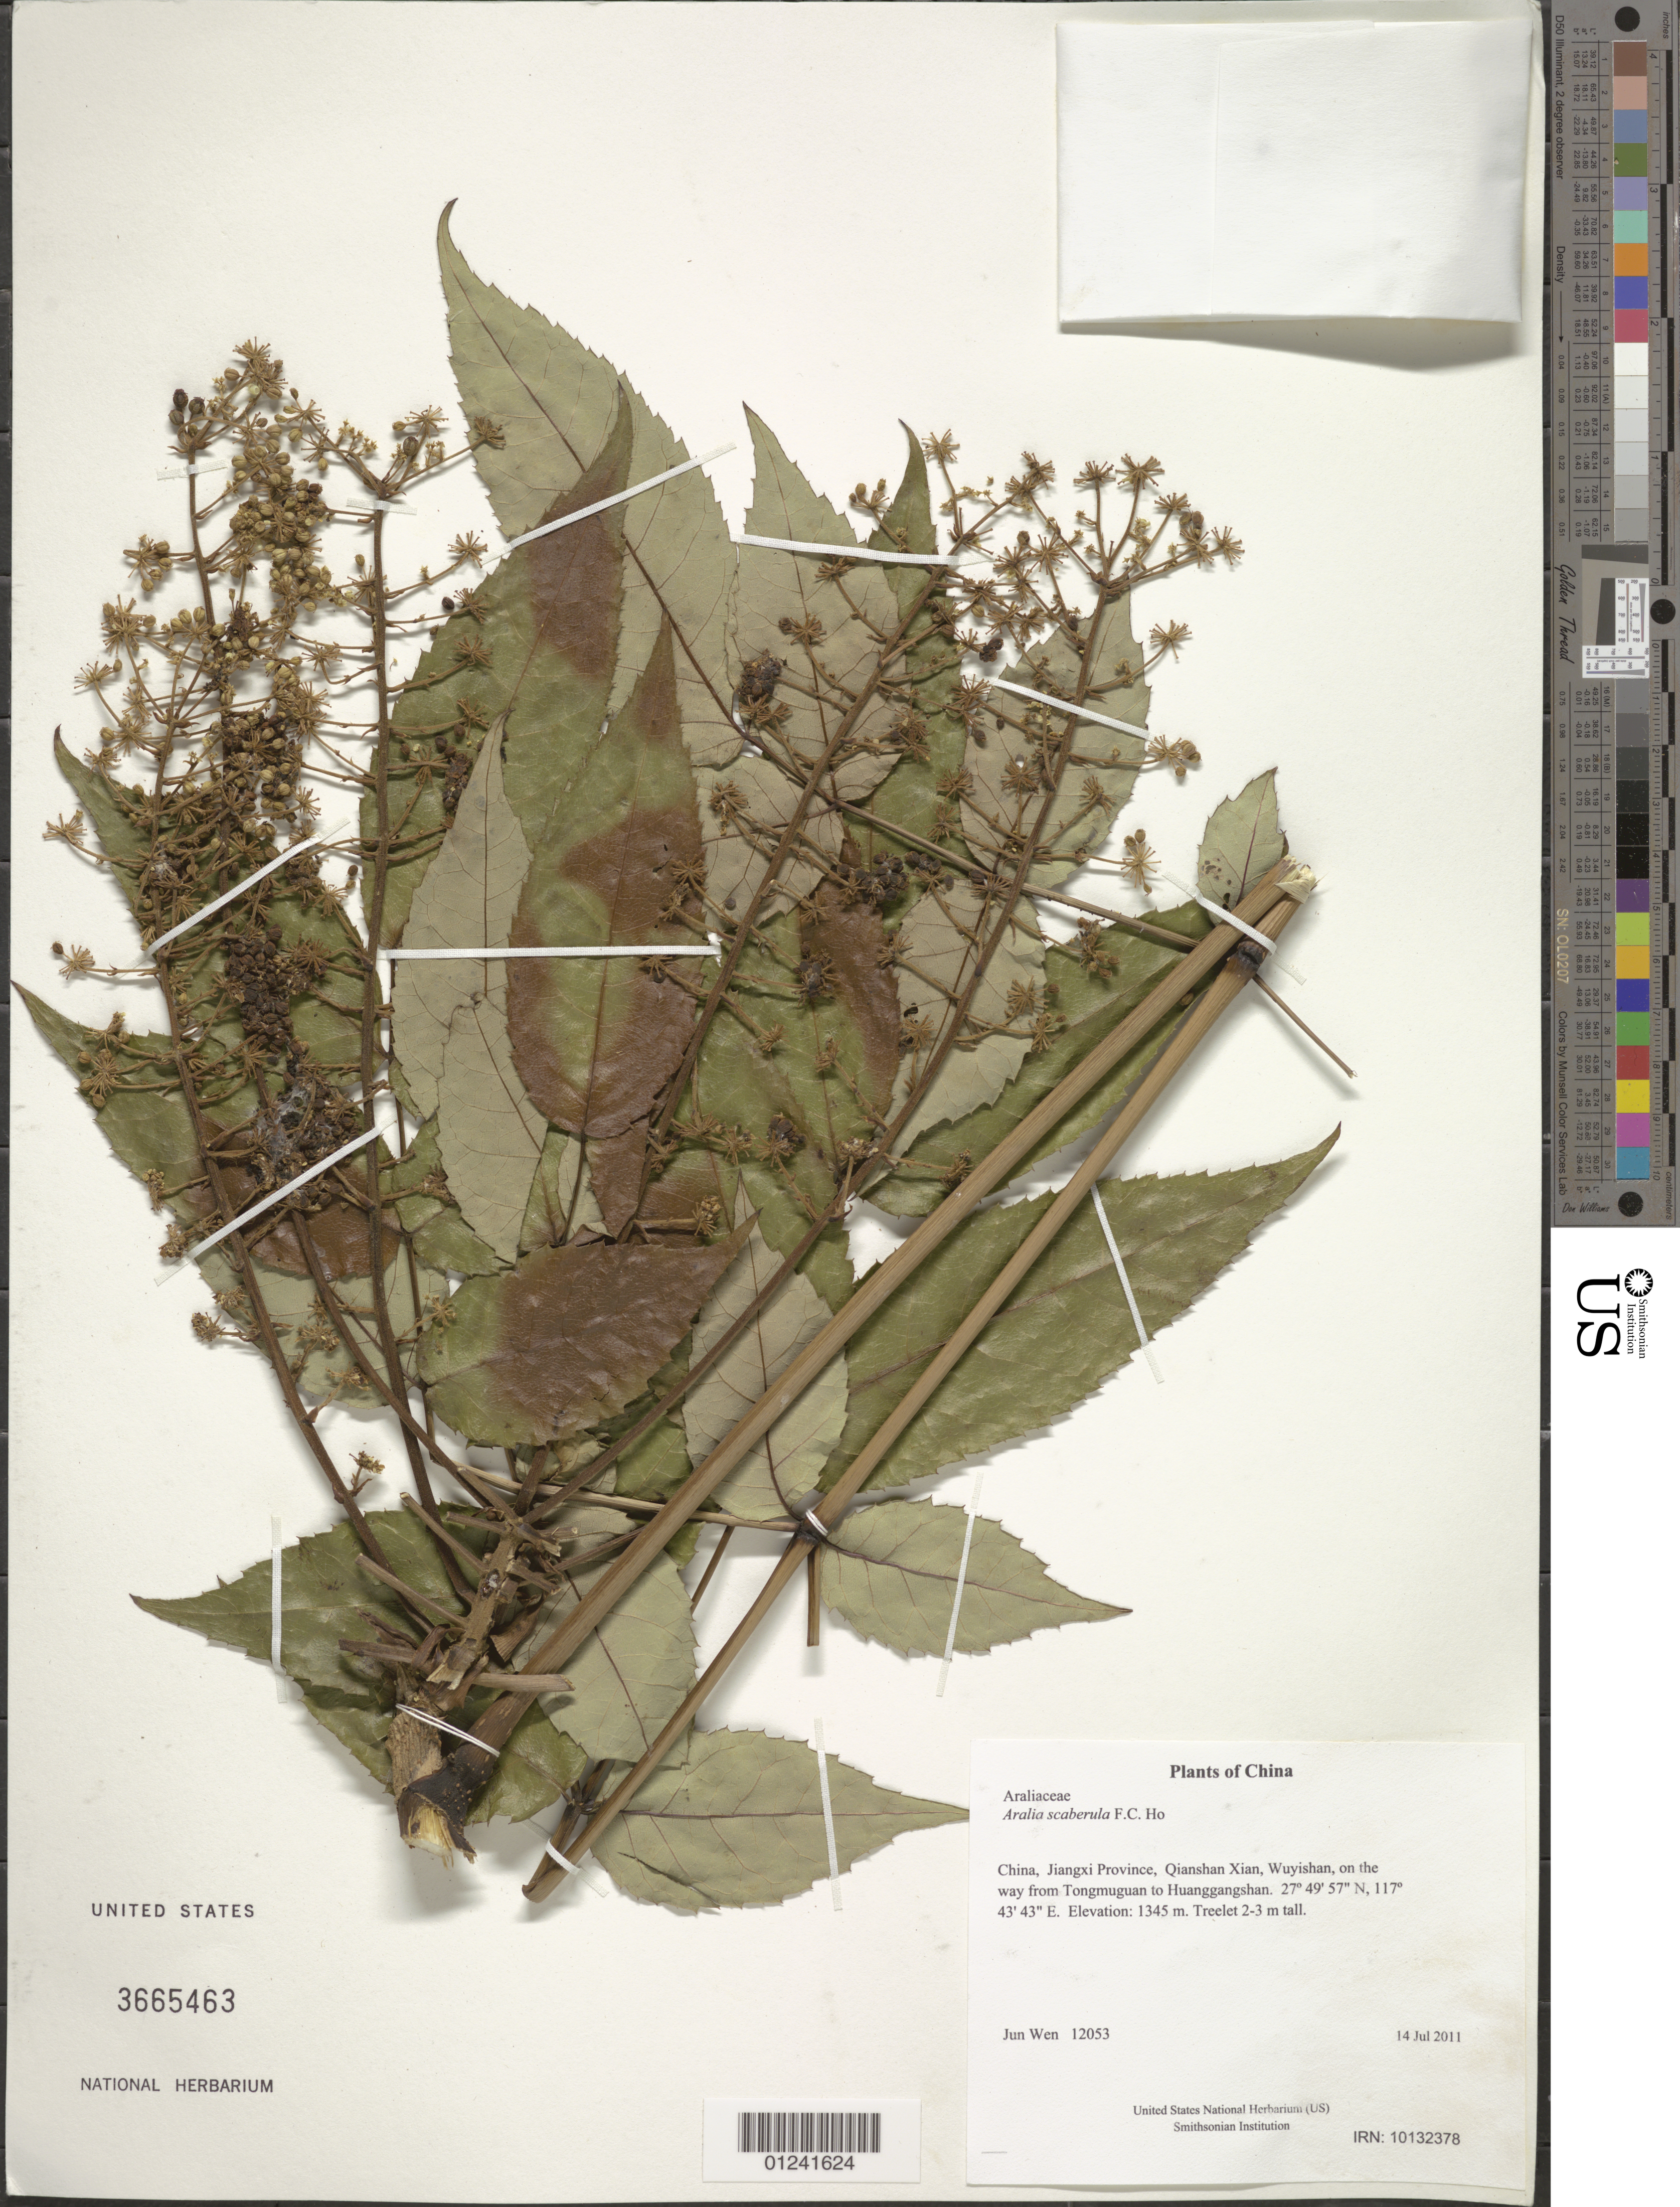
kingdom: Plantae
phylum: Tracheophyta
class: Magnoliopsida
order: Apiales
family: Araliaceae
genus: Aralia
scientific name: Aralia scaberula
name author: F.C. Ho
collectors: J. Wen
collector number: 12053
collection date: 2011-07-14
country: China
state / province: Jiangxi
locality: Qianshan Xian, Wuyishan, on the way from Tongmuguan to Huanggangshan.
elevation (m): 1345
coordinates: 27 49.947 N, 117 43.711 E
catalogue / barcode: US 3665463